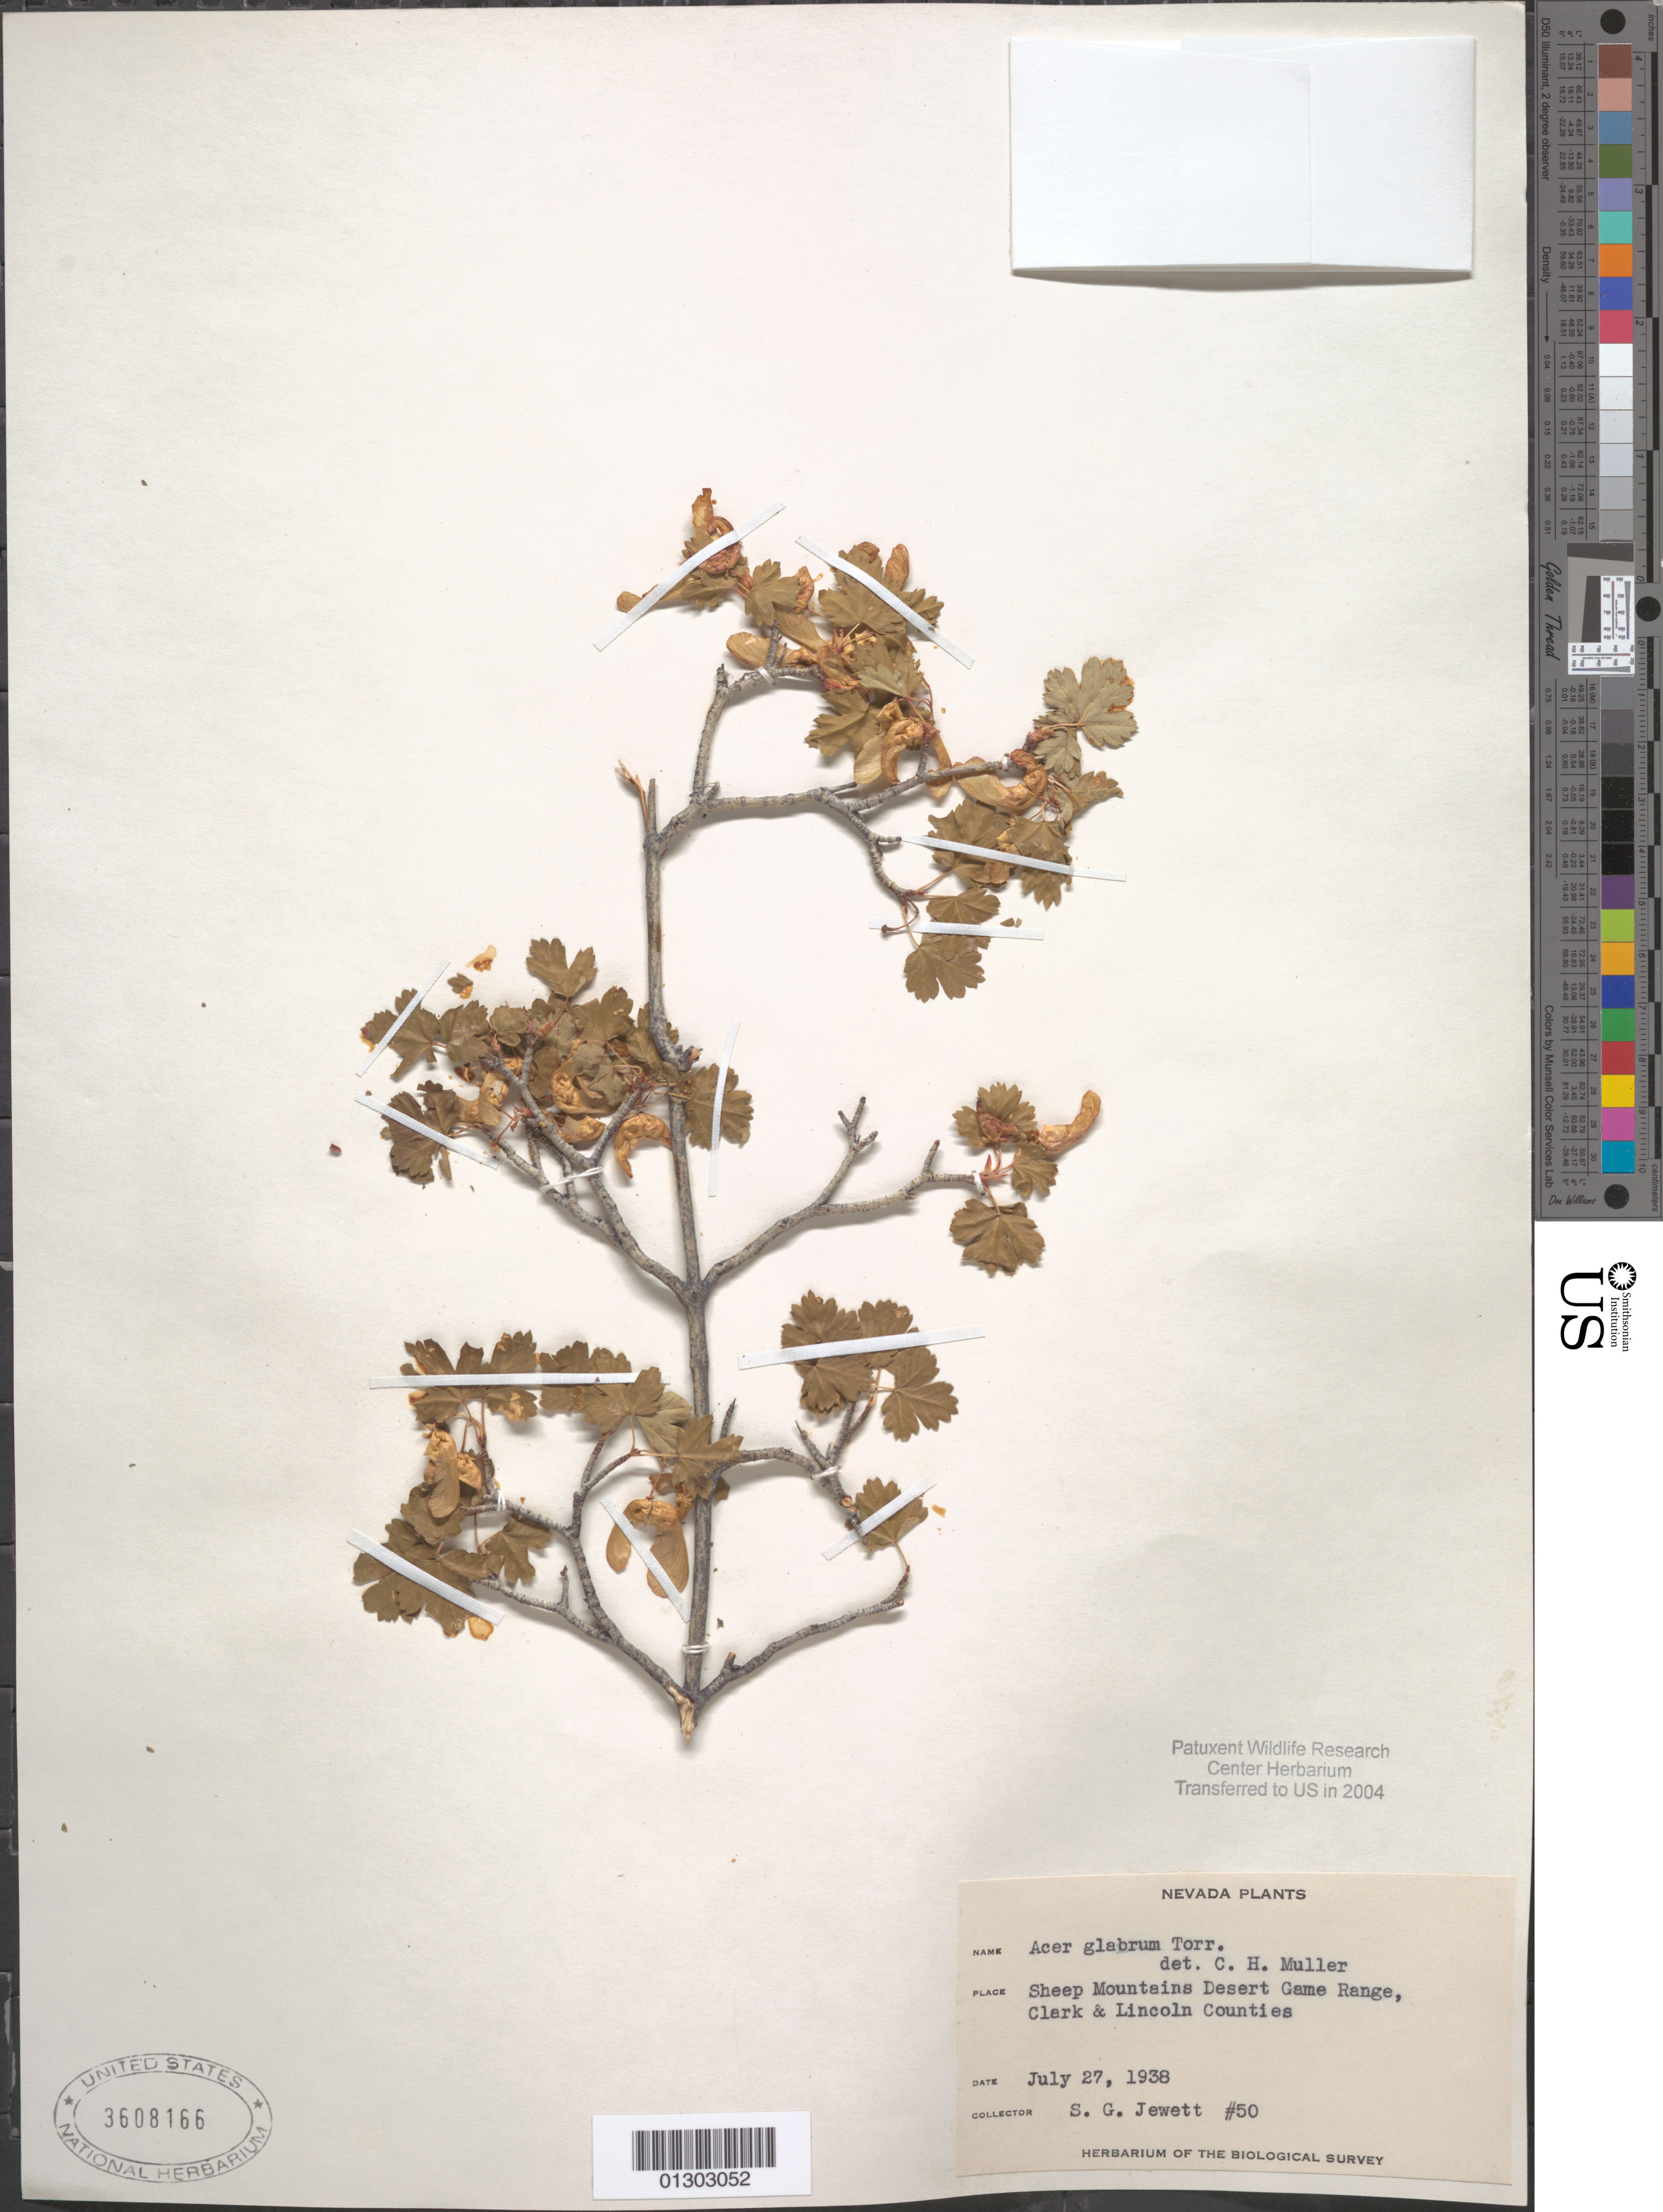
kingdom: Plantae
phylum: Tracheophyta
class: Magnoliopsida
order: Sapindales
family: Sapindaceae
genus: Acer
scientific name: Acer glabrum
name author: Torr.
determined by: Müller, C. H.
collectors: S. Jewett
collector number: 50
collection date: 1938-07-27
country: United States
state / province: Nevada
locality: Sheep Mountains Desert Game Range, Clark and Lincoln Counties.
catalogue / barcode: US 3608166